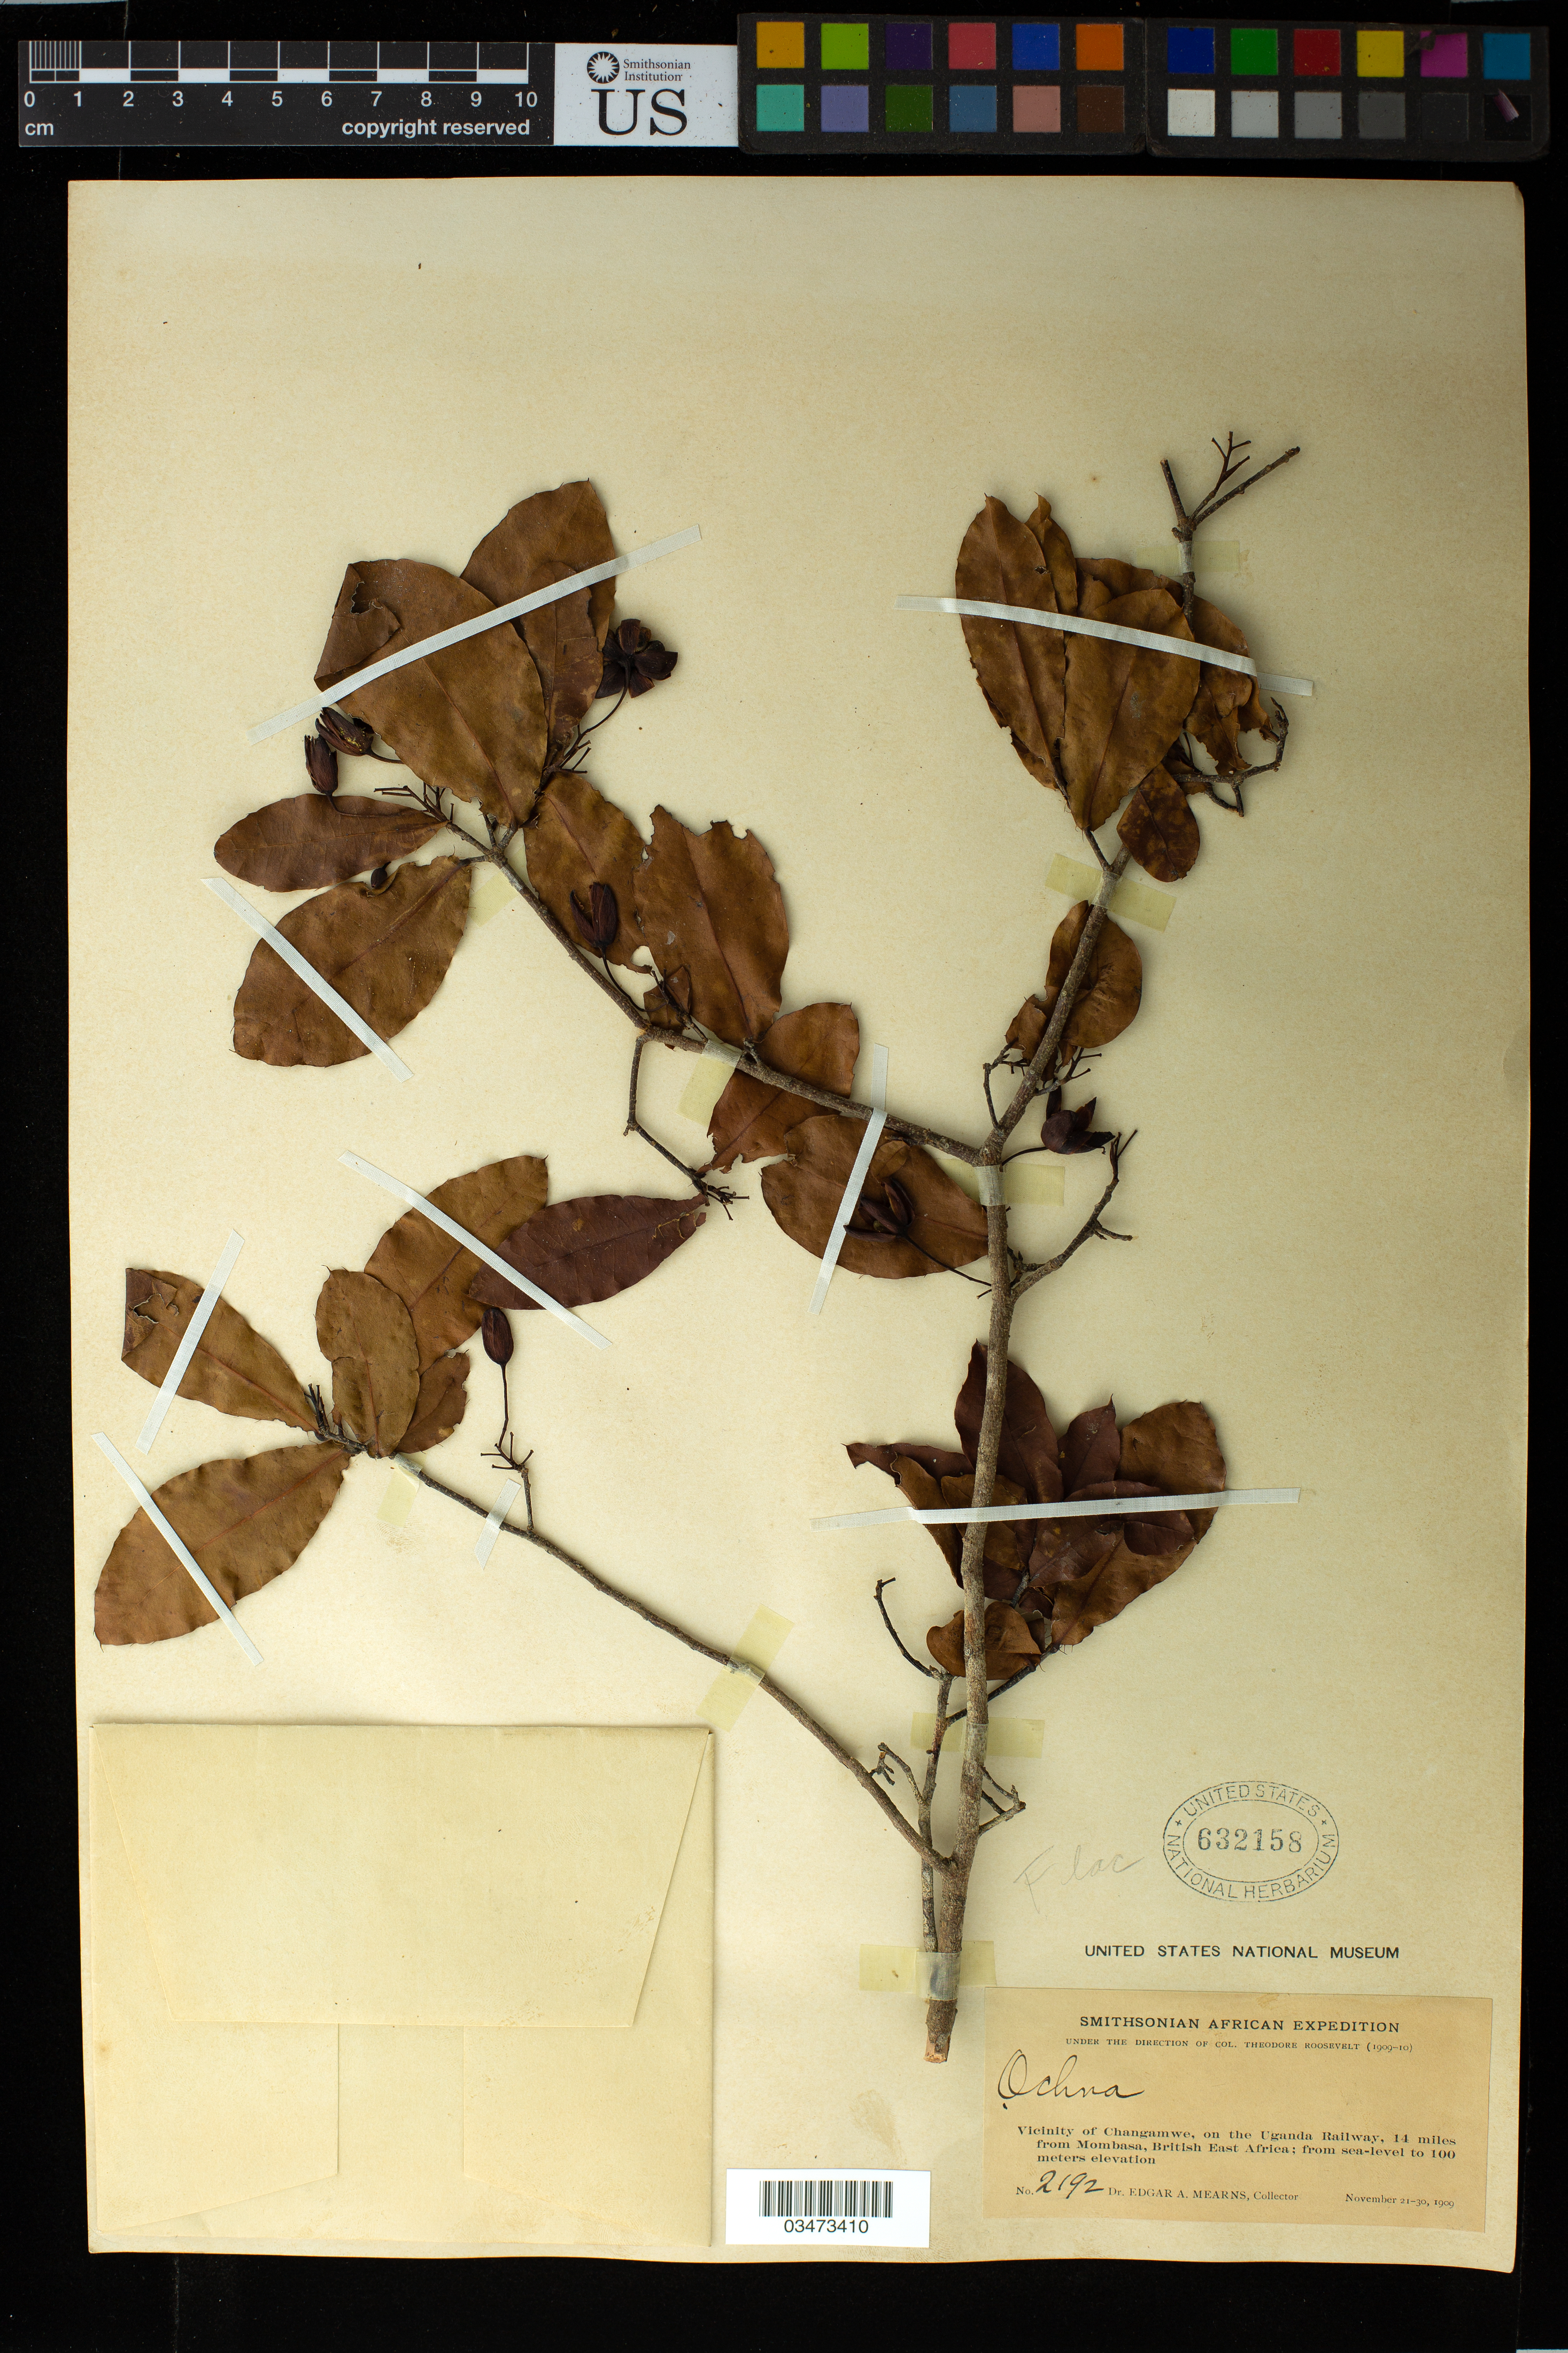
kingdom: Plantae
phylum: Tracheophyta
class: Magnoliopsida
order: Malpighiales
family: Ochnaceae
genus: Ochna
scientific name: Ochna sp.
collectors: E. A. Mearns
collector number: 2192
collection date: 1909-11-21/1909-11-30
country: Kenya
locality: Changamwe, Mombasa, on the Uganda Railway, 14 miles from Mombasa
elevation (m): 0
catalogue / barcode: US 632158